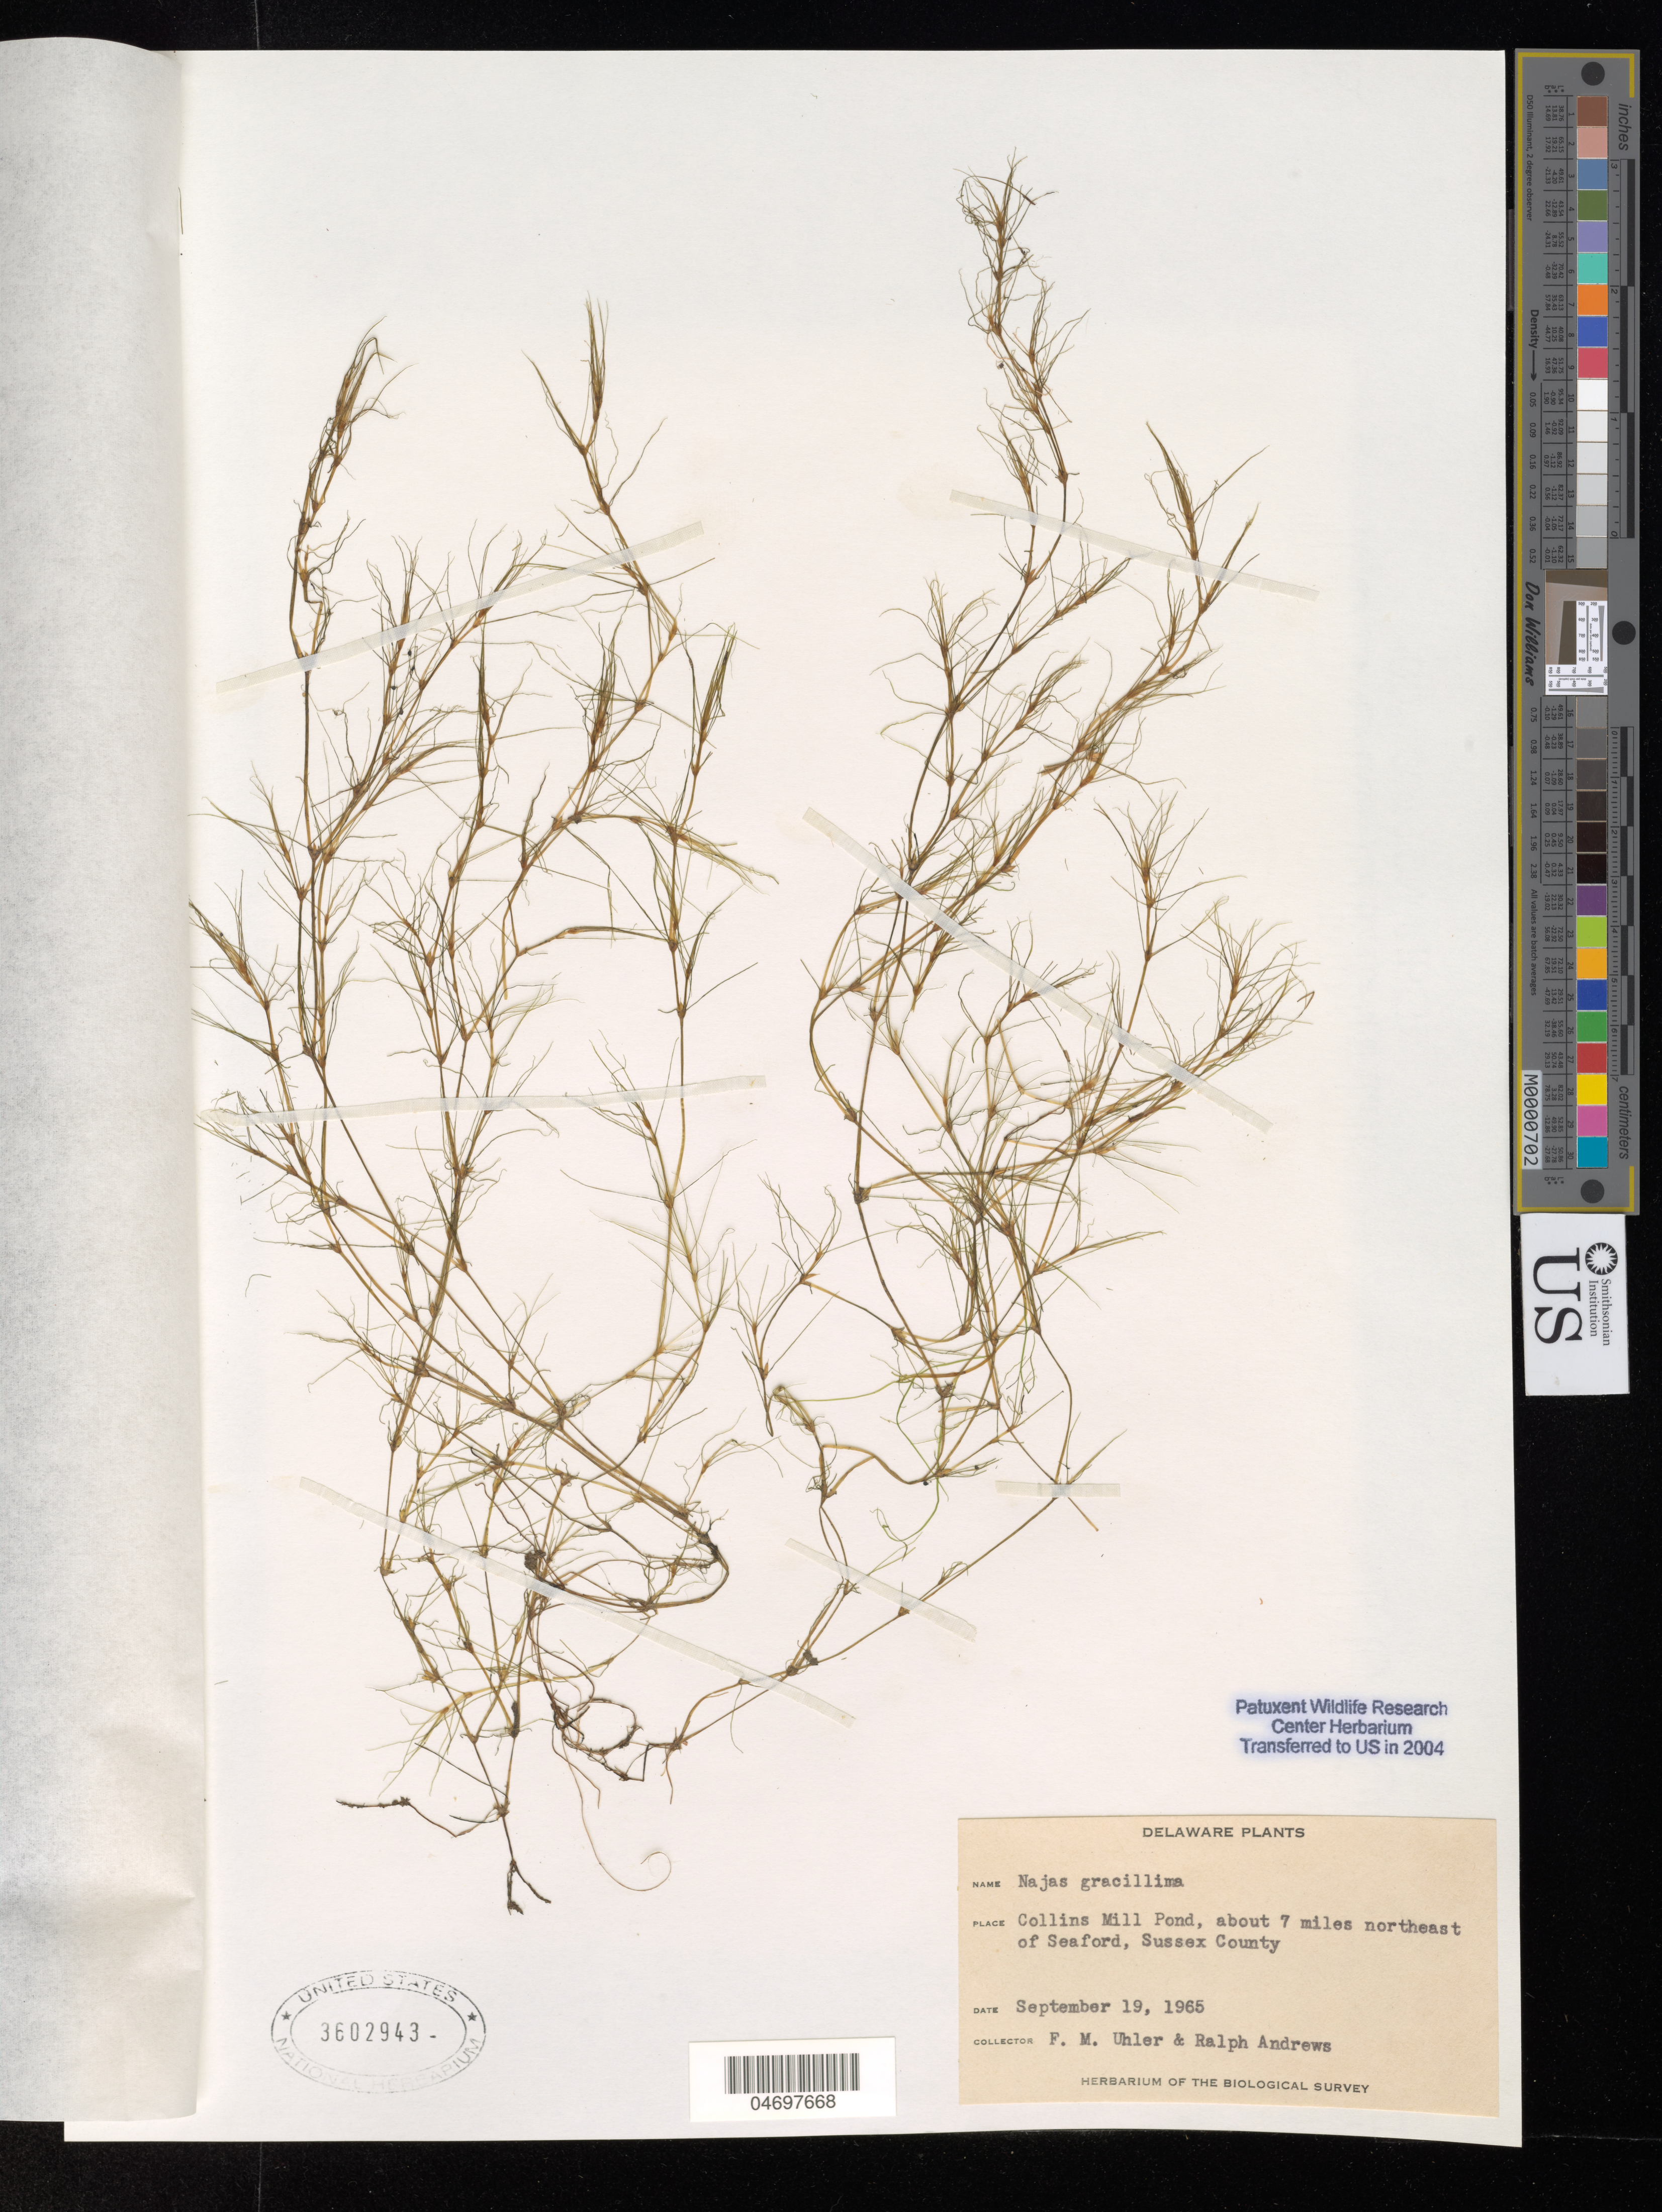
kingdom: Plantae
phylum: Tracheophyta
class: Liliopsida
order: Alismatales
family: Hydrocharitaceae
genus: Najas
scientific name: Najas gracillima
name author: (A. Braun) Magnus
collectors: F. Uhler & R. Andrews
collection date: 1965-09-19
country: United States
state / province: Delaware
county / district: Sussex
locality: about 7 mi. NE of Seaford, Collins Mill Pond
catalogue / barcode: US 3602943